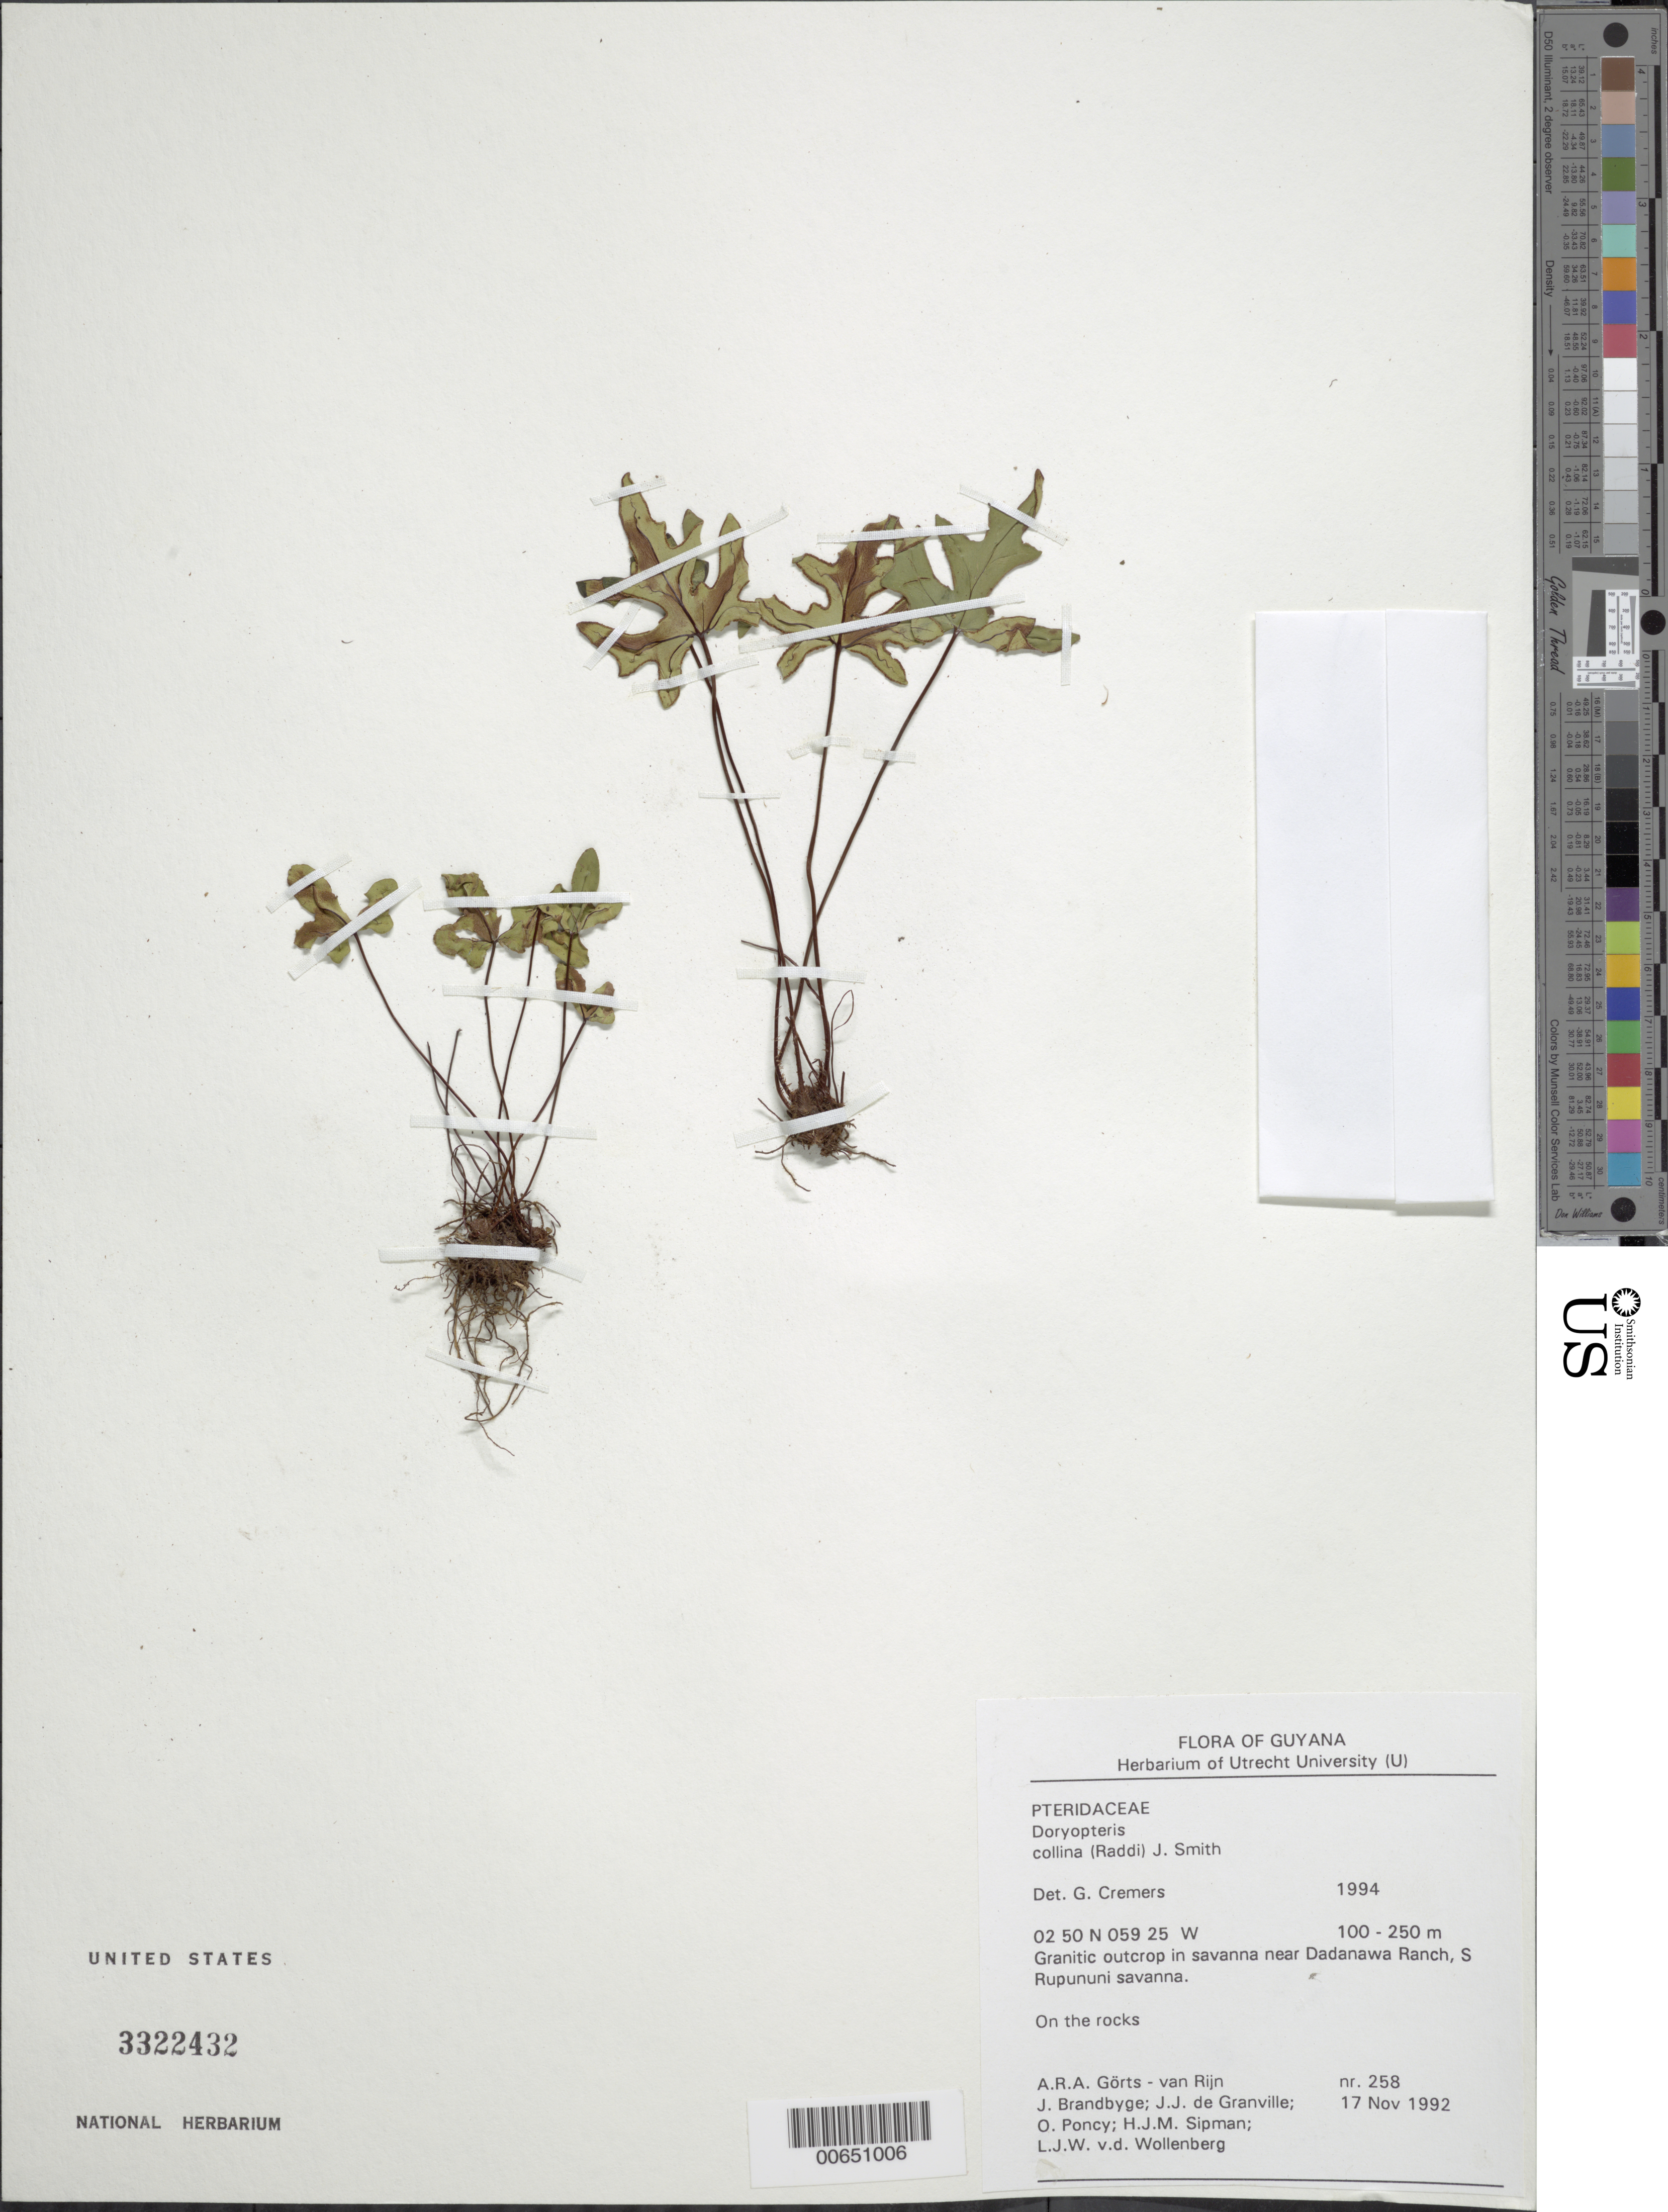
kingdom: Plantae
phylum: Tracheophyta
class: Polypodiopsida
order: Polypodiales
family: Pteridaceae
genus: Doryopteris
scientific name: Doryopteris collina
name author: (Raddi) J. Sm.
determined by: Cremers, Georges A.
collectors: A. .R. A. Görts-van Rijn, J. Brandbyge, J.-J. de Granville, O. Poncy, H. J. M. Sipman & L. van der Wollenberg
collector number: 258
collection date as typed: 17-Nov-92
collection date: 1992-11-17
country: Guyana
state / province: U. Takutu-U. Essequibo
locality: Dadanawa Ranch, vic. Mt. Tawatawun, S. Rupununi Savanna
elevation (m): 100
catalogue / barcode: US 3322432